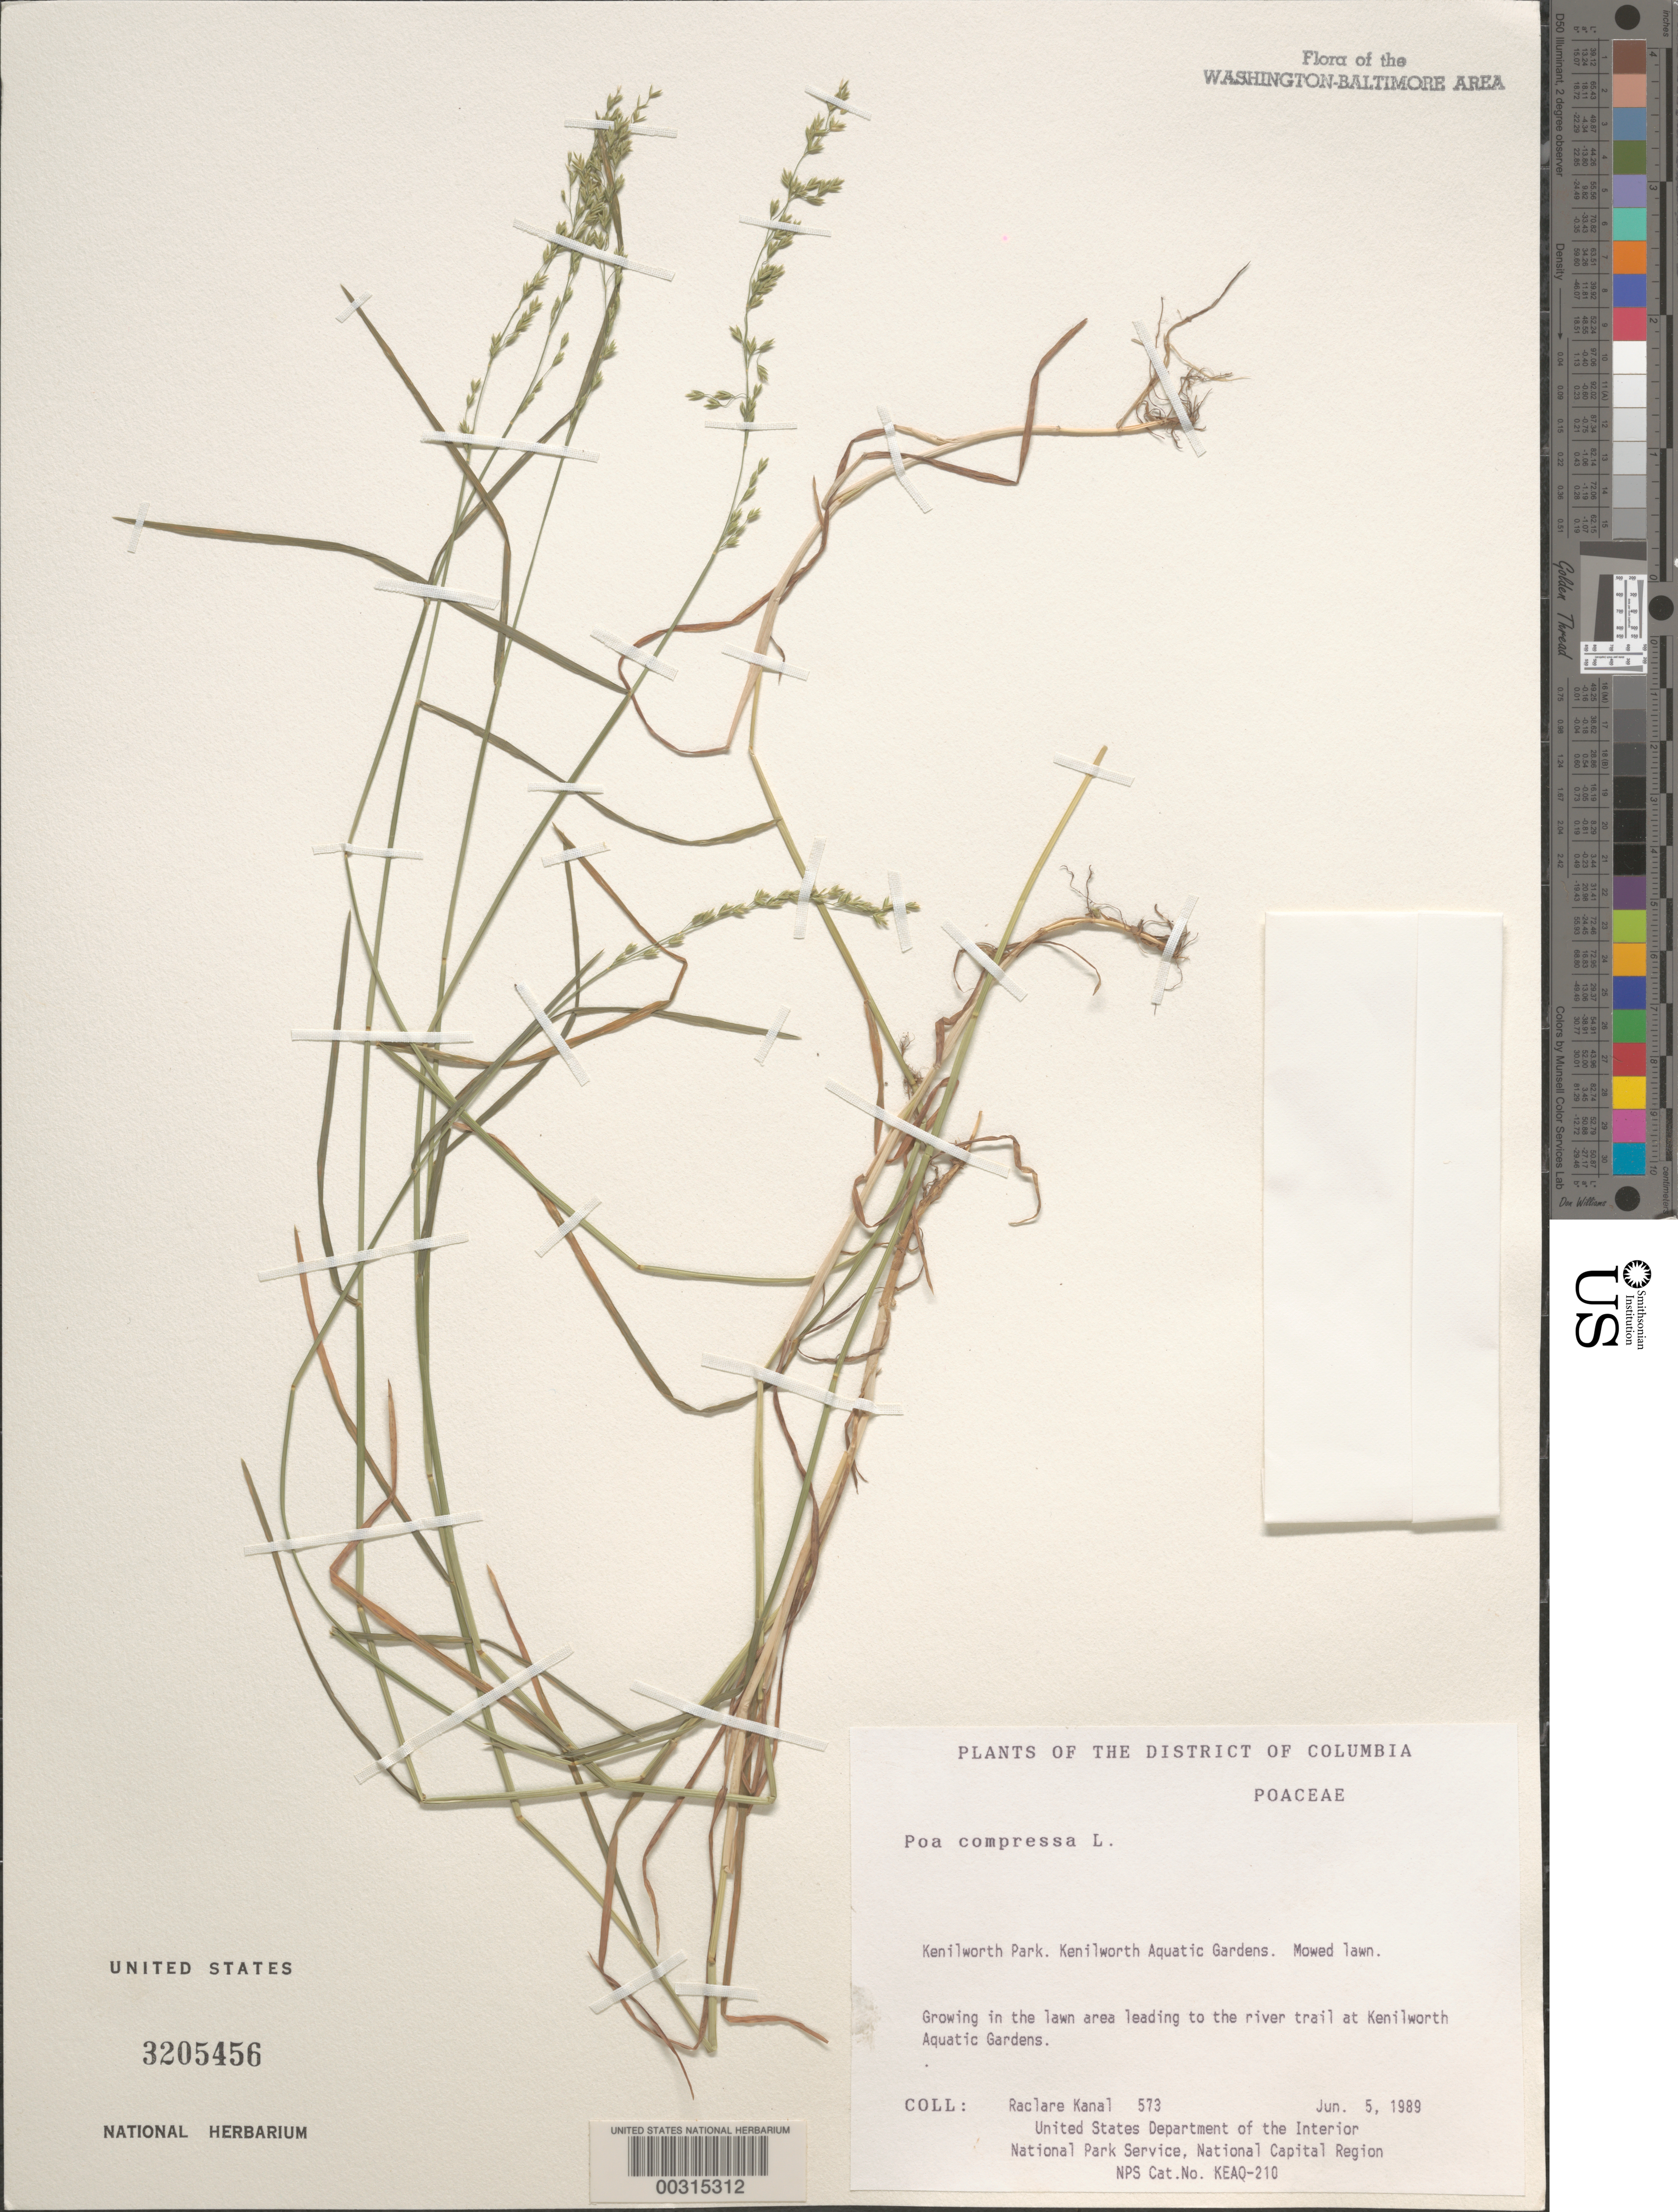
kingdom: Plantae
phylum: Tracheophyta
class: Liliopsida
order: Poales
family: Poaceae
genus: Poa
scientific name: Poa compressa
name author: L.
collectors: R. Kanal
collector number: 573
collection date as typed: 05 Jun 1989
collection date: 1989-06-05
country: United States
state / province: District of Columbia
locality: Kenilworth Park, Kenilworth Aquatic Gardens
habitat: Mowed lawn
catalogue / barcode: US 3205456